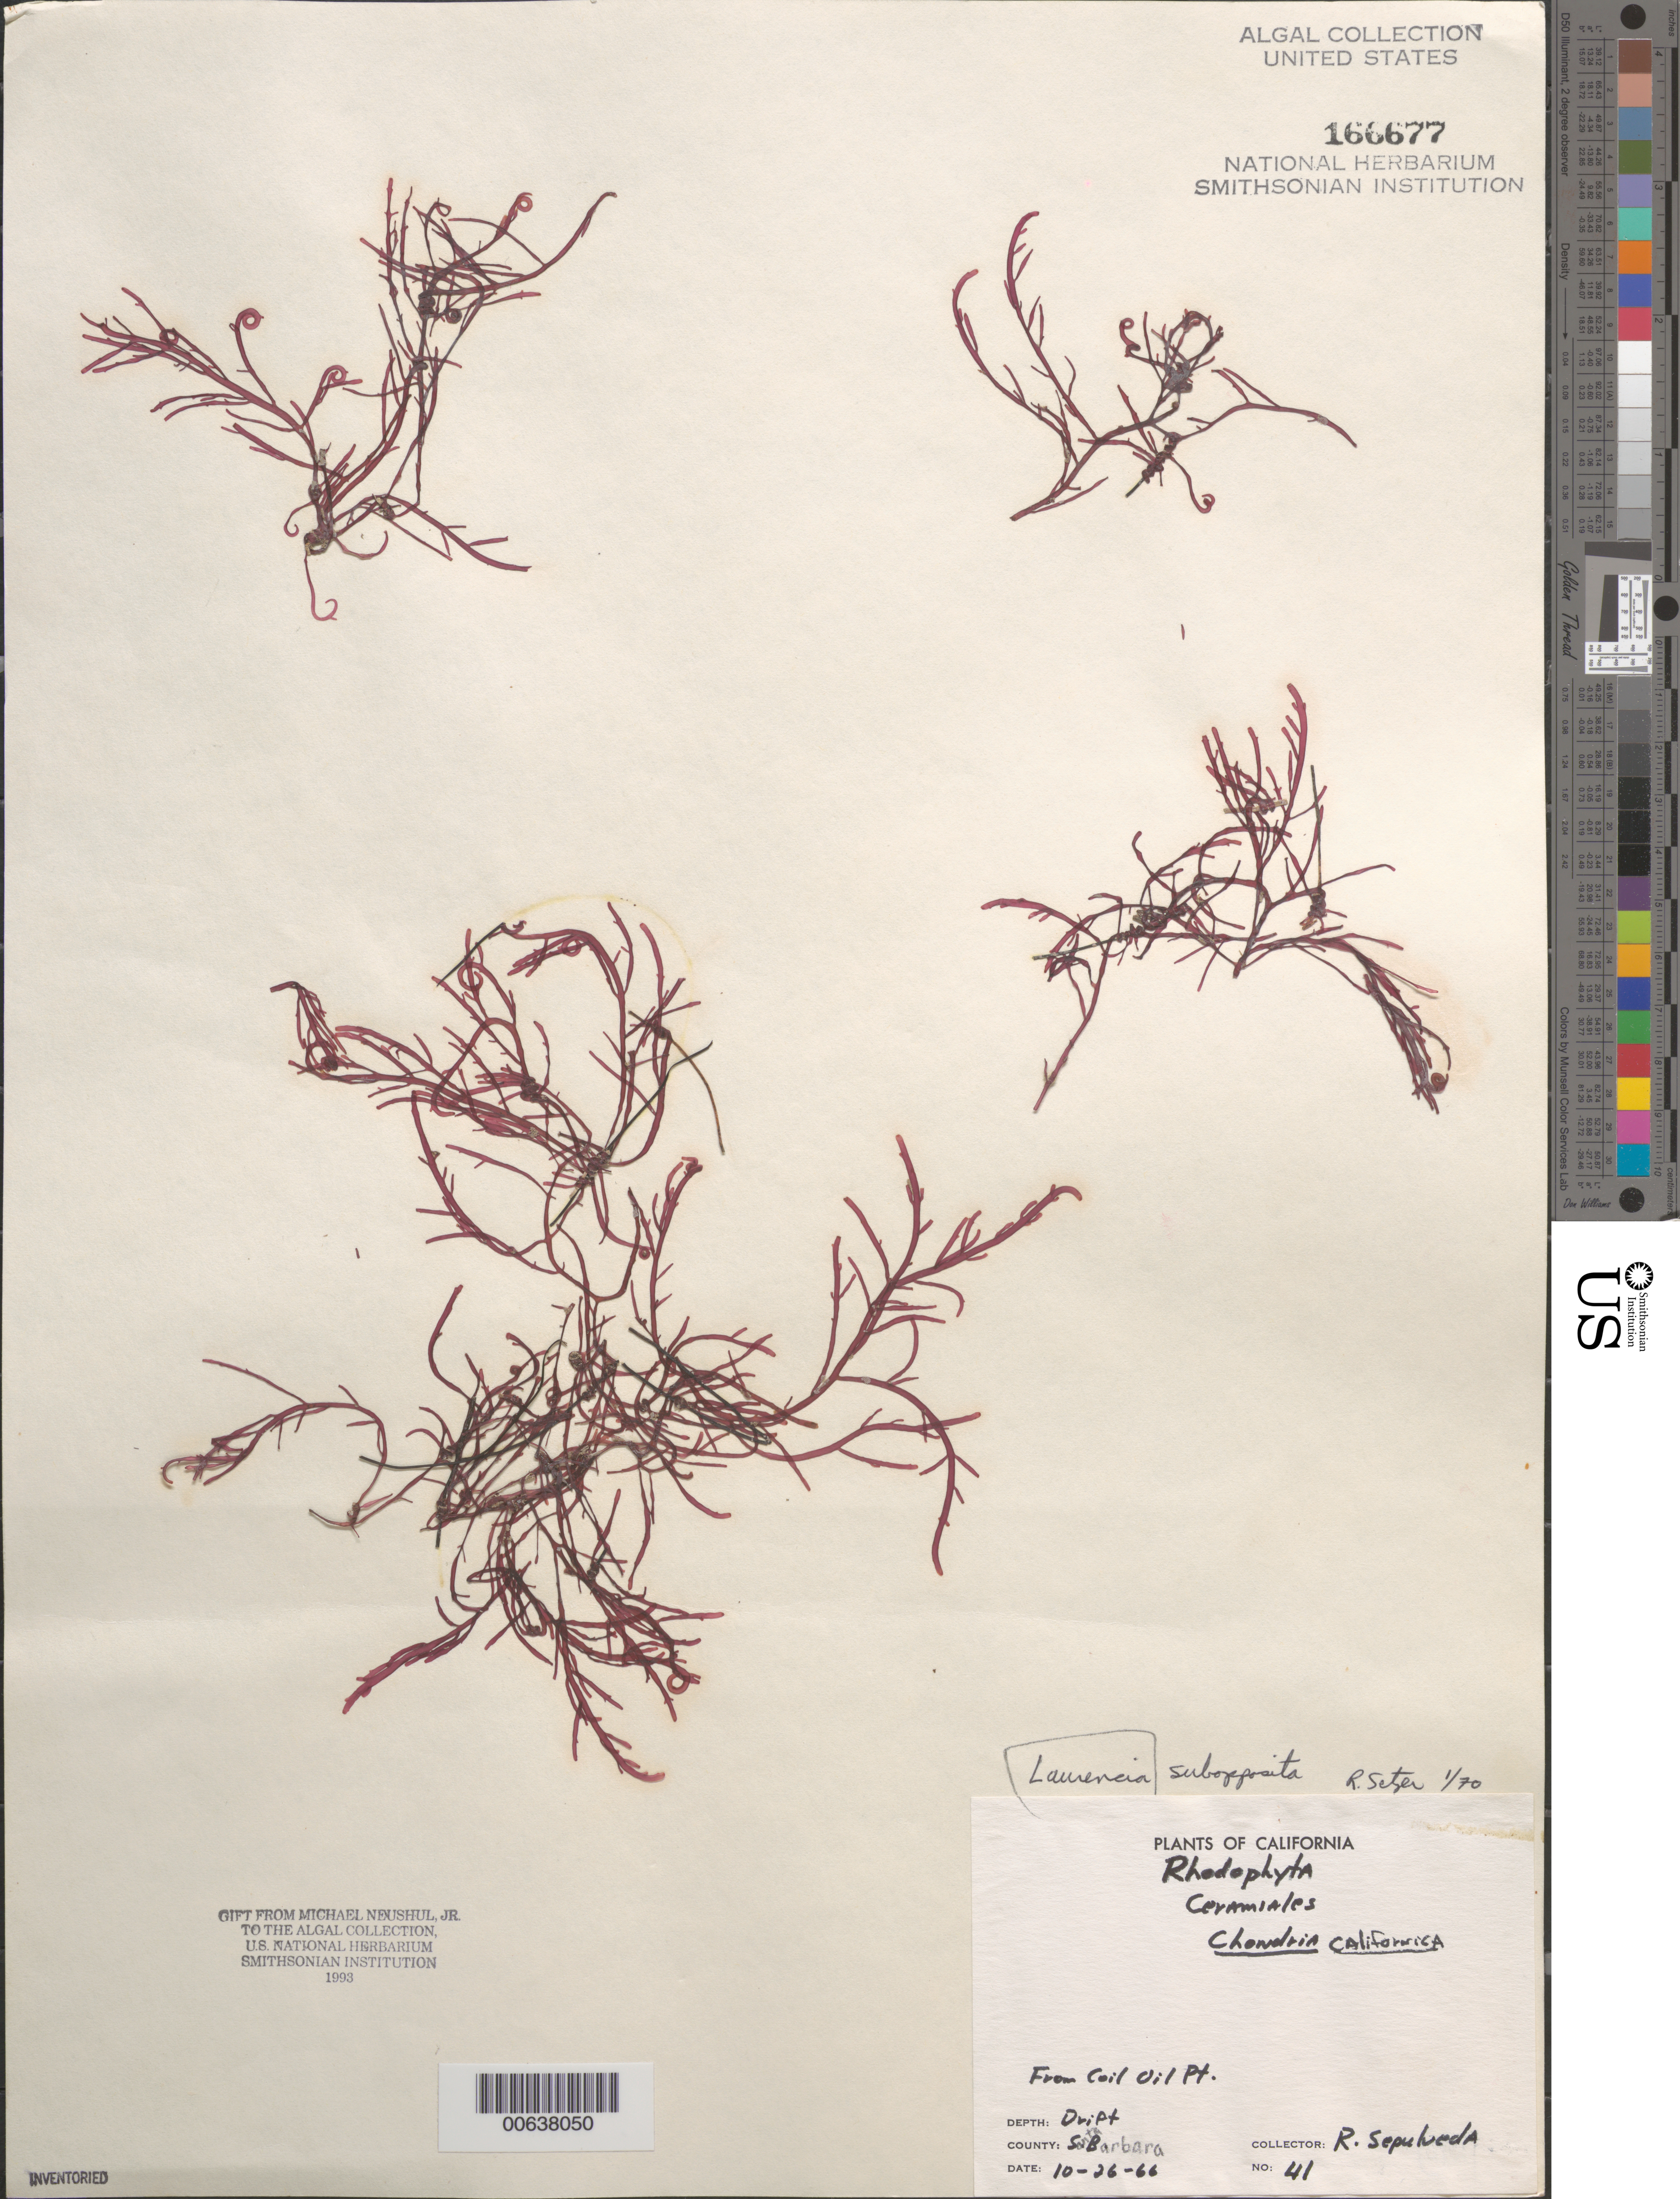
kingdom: Plantae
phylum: Rhodophyta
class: Florideophyceae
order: Ceramiales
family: Rhodomelaceae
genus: Laurencia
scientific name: Laurencia subopposita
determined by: Setzer, R. B.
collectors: R. Sepulveda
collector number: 41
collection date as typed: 08 Nov 1966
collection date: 1966-11-08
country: United States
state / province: California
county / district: Santa Barbara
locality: Coal Oil Point area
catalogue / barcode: US 166677